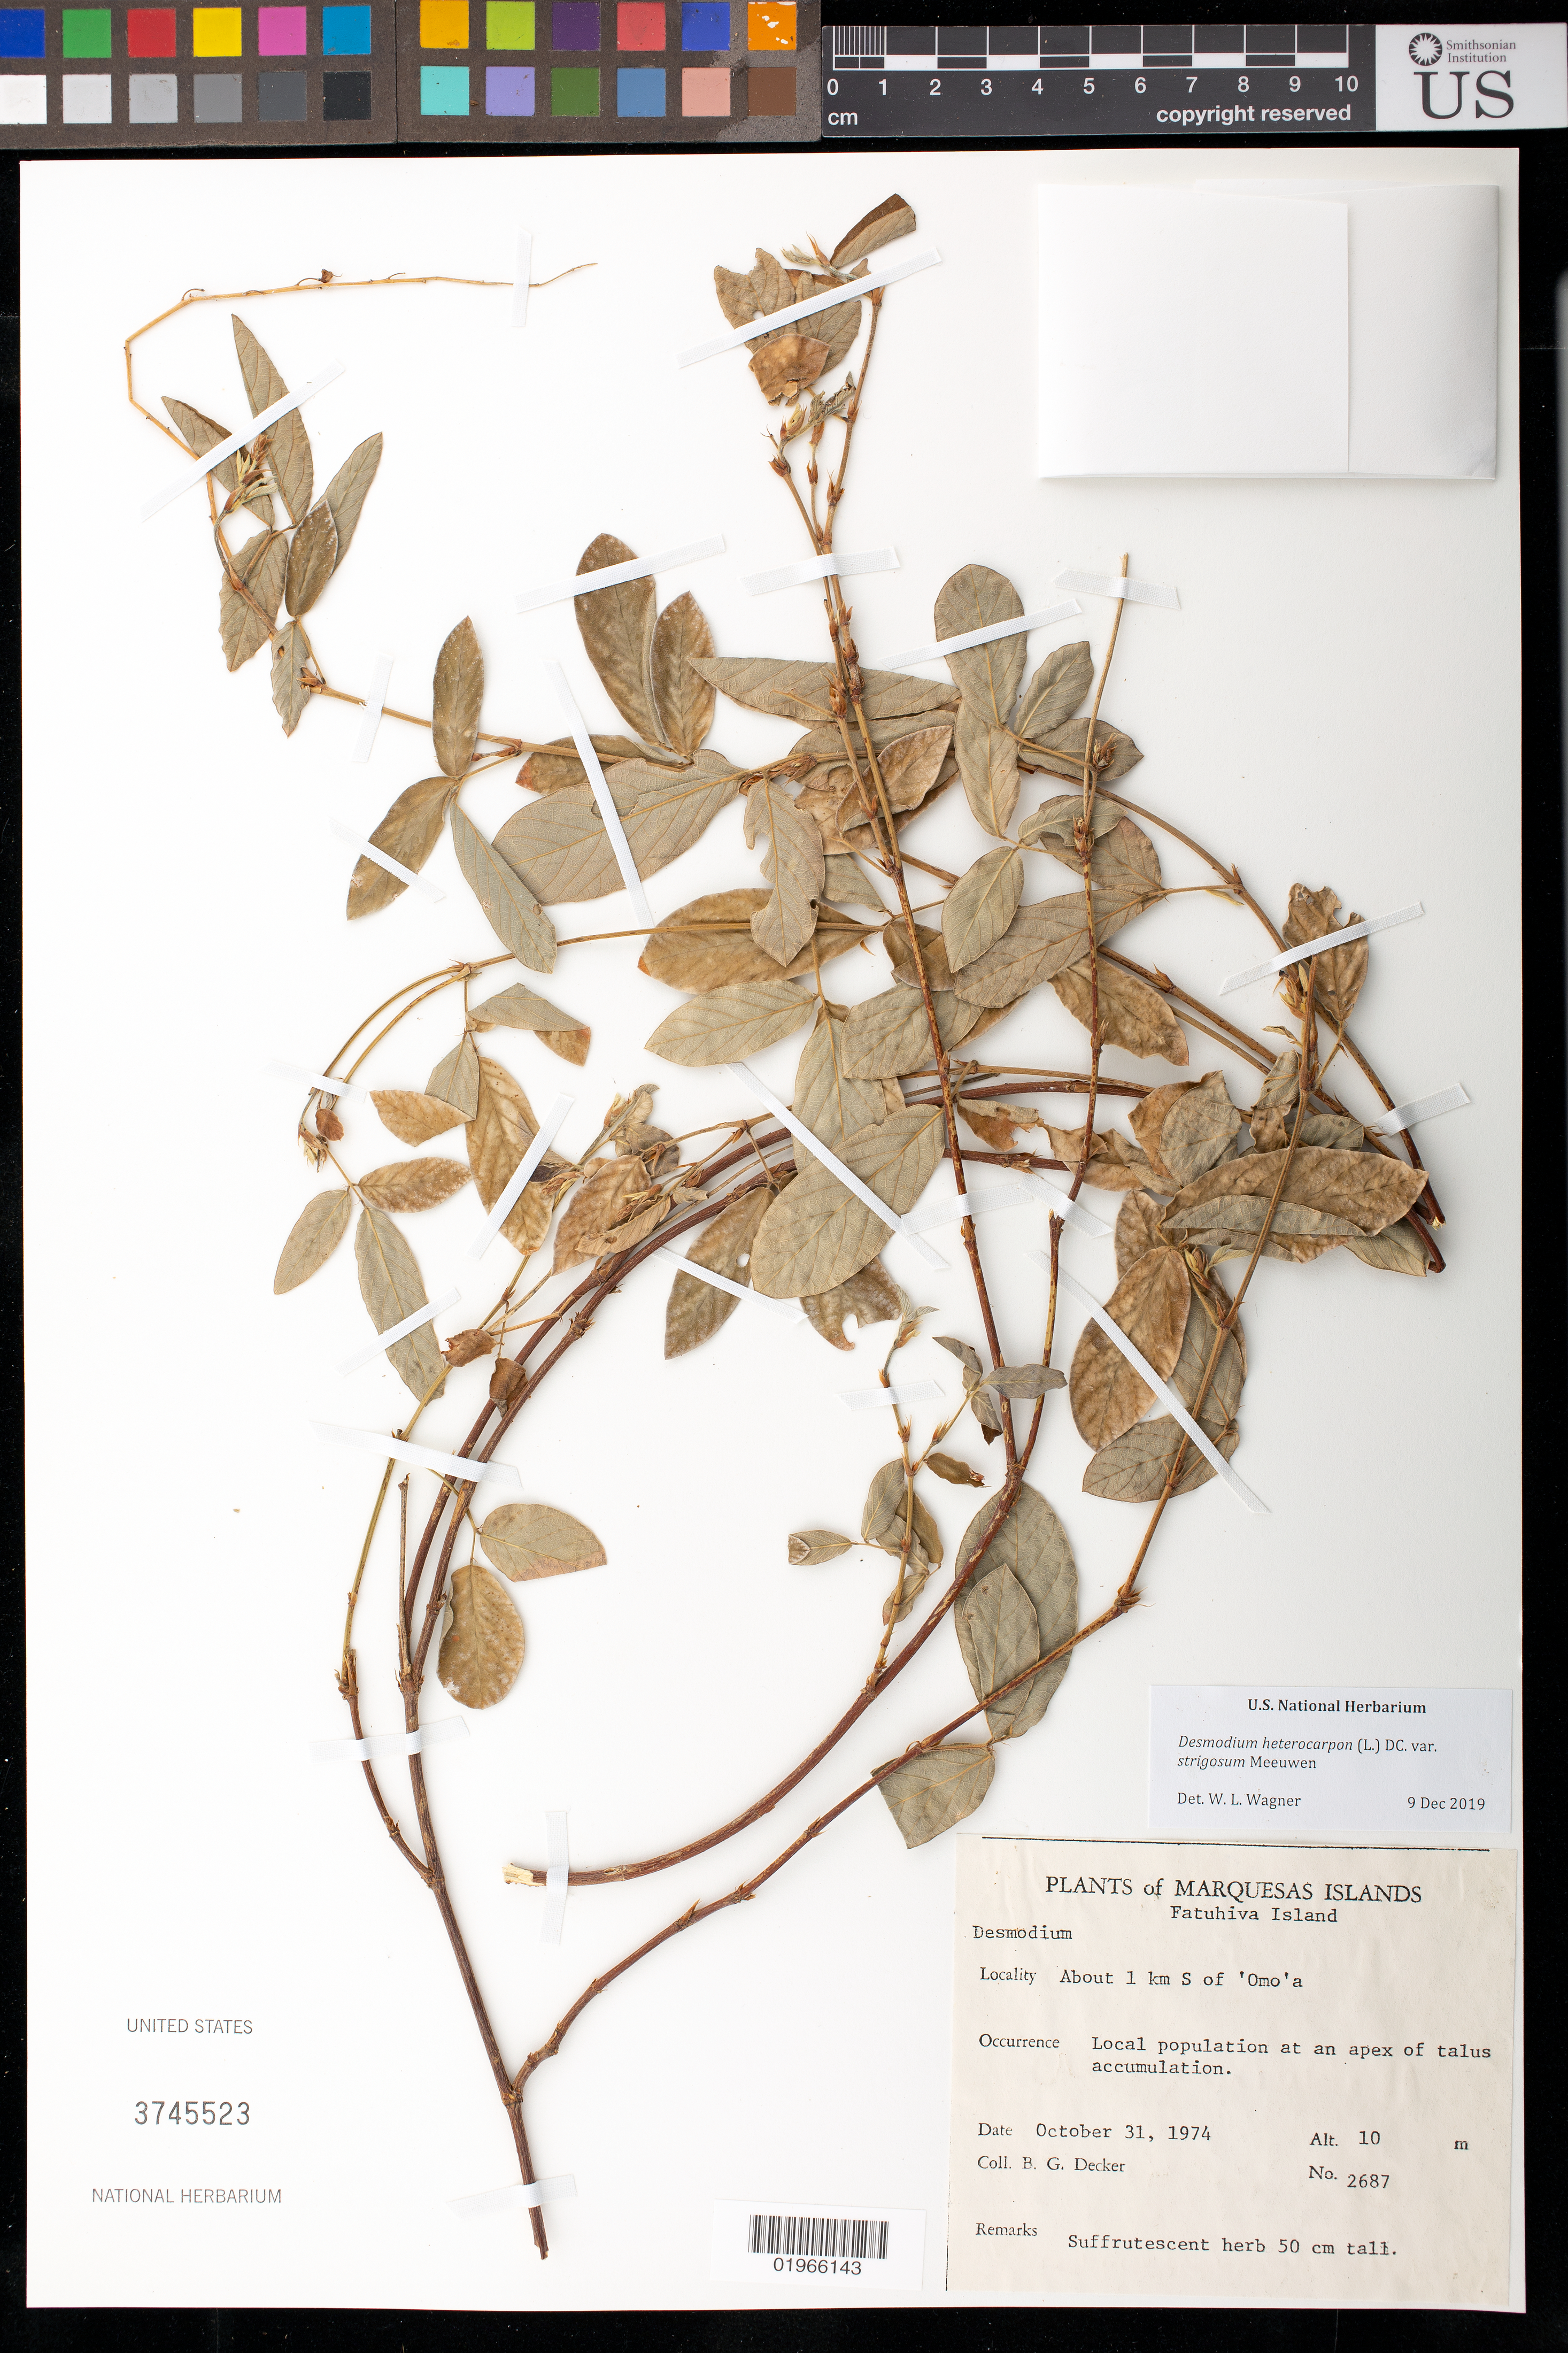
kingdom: Plantae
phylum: Tracheophyta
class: Magnoliopsida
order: Fabales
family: Fabaceae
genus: Grona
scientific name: Grona heterocarpos var. strigosa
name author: (Meeuwen) H. Ohashi & K. Ohashi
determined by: Wagner, W. L., (BOT), Smithsonian Institution - National Museum of Natural History (UNITED STATES)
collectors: B. G. Decker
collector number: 2687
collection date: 1974-10-31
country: French Polynesia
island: Fatu Hiva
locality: about 1 km S of 'Omo'a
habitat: Local population at an apex of talus accumulation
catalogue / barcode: US 3745523